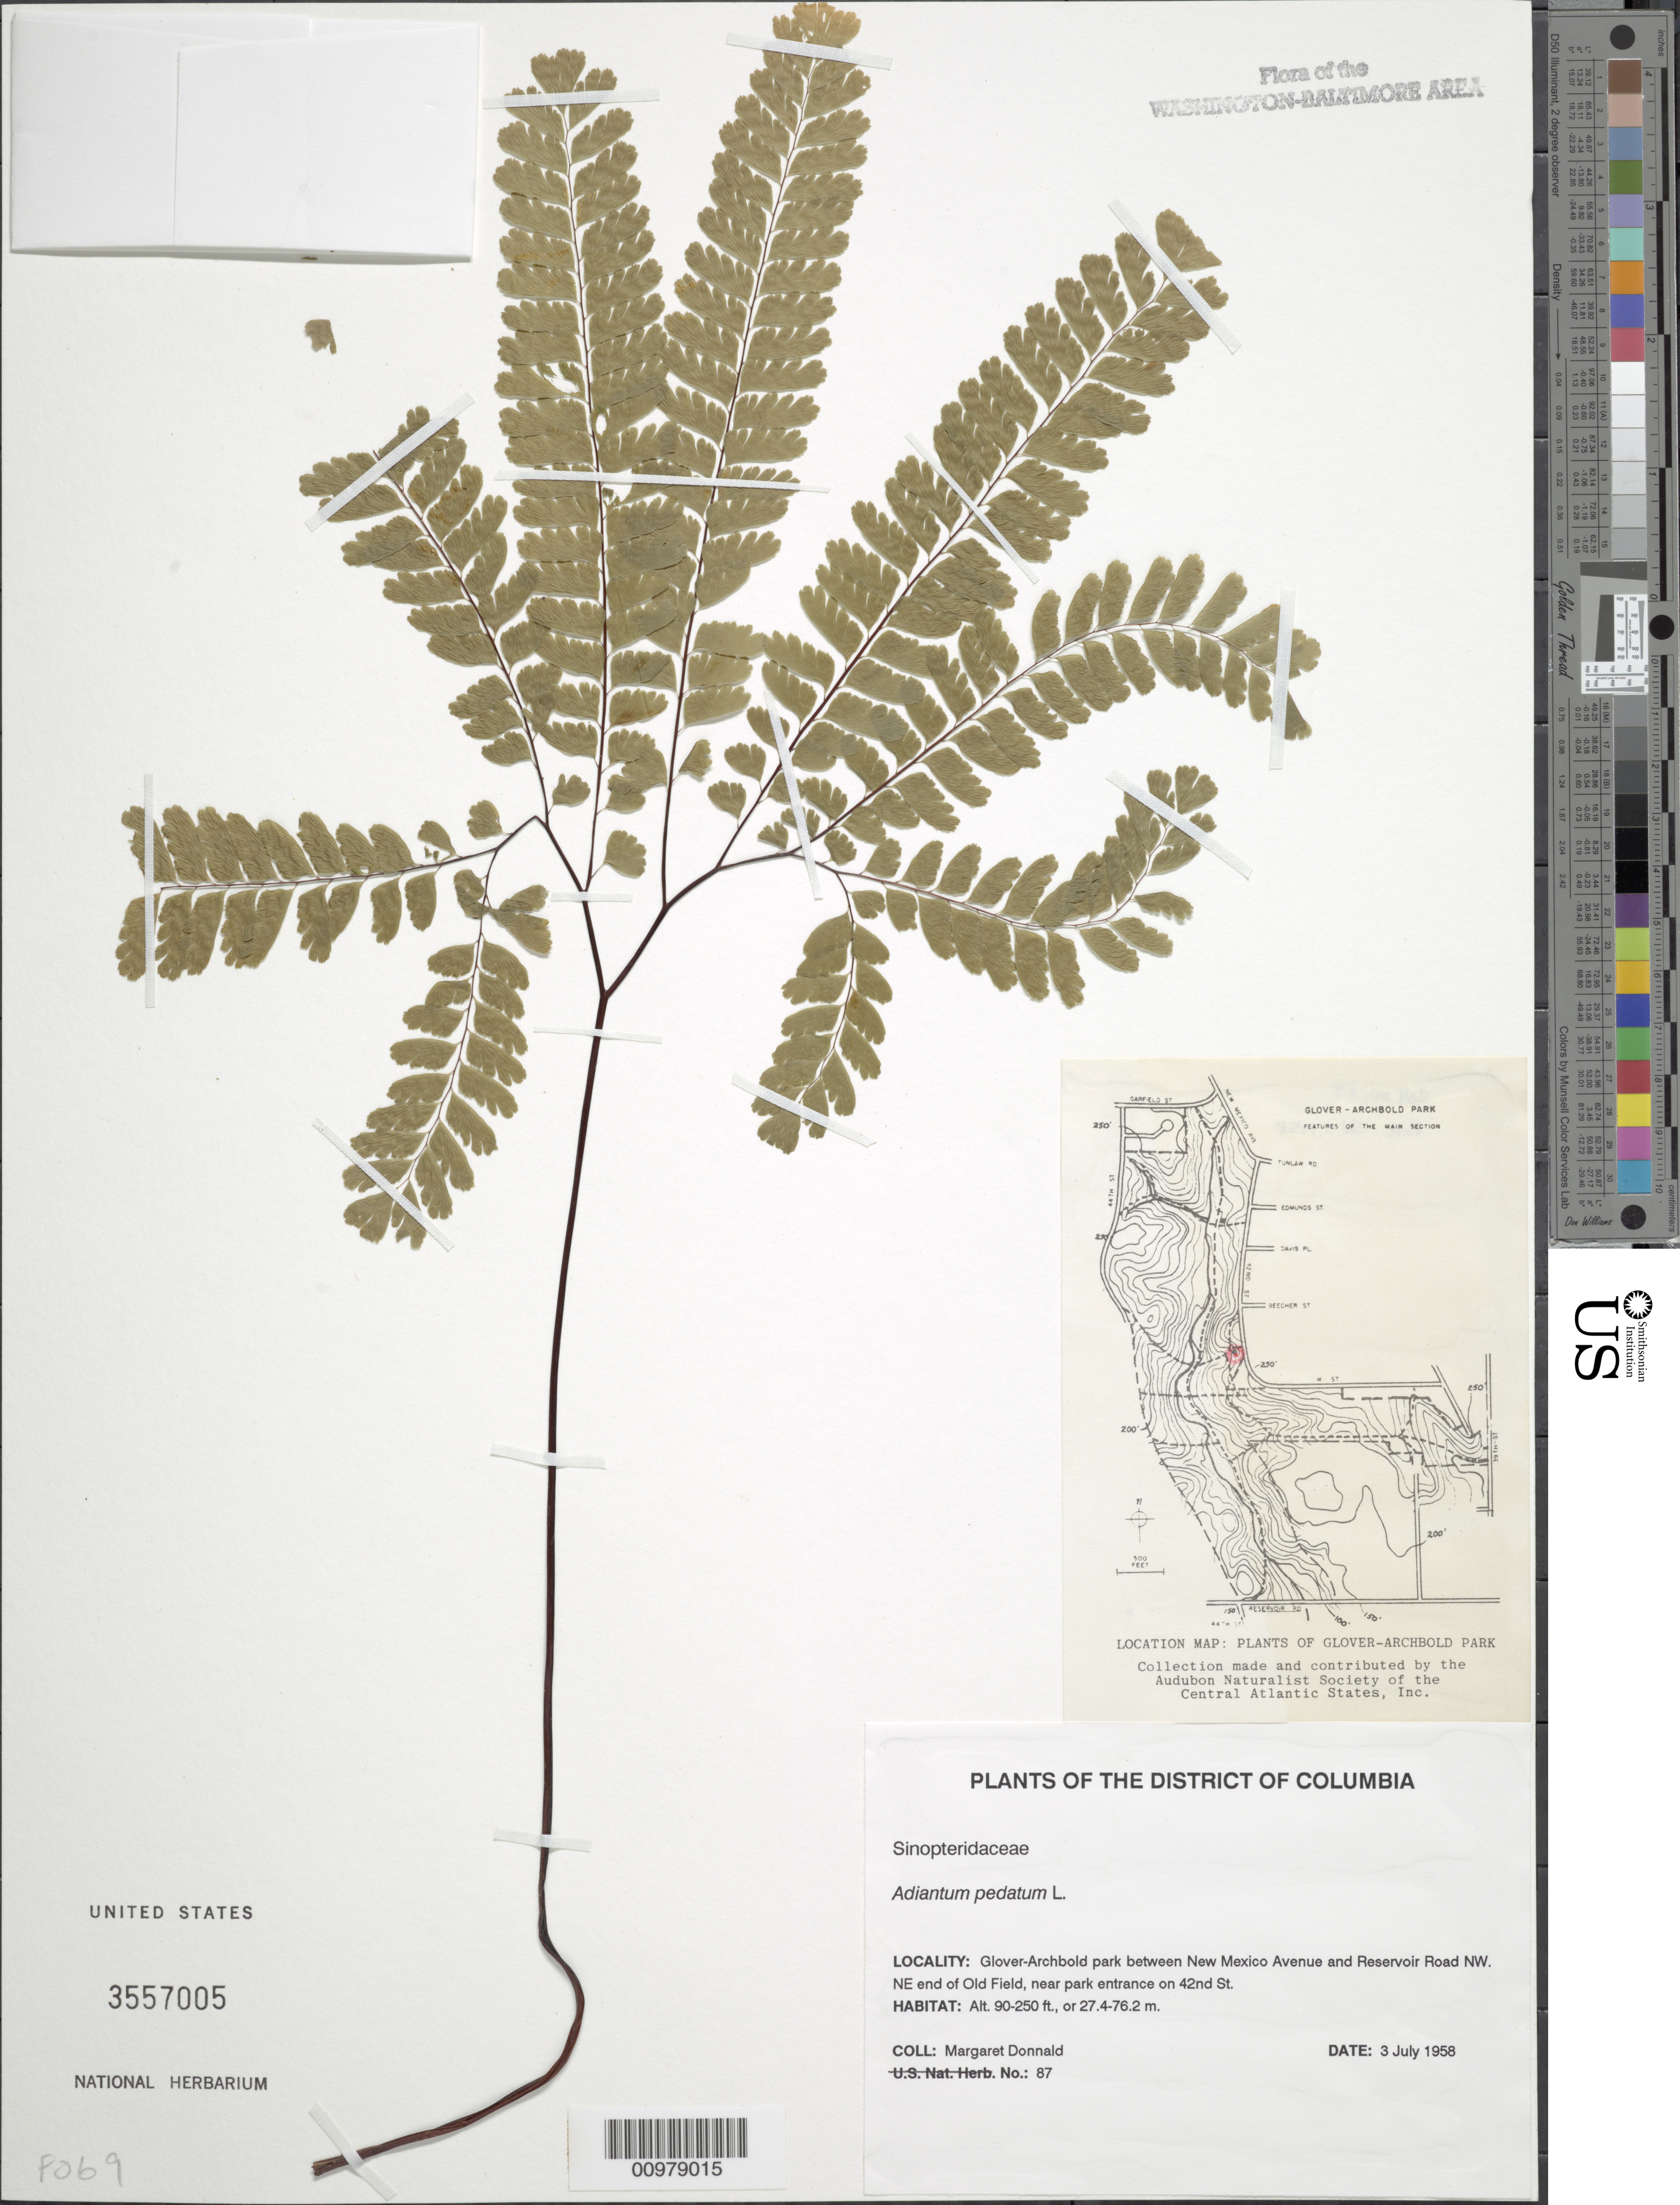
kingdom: Plantae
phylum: Tracheophyta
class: Polypodiopsida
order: Polypodiales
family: Pteridaceae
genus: Adiantum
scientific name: Adiantum pedatum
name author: L.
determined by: Annable, C. R.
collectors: M. Donnald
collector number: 87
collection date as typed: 3 Jul 1958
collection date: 1958-07-03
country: United States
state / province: District of Columbia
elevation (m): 27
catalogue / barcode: US 3557005